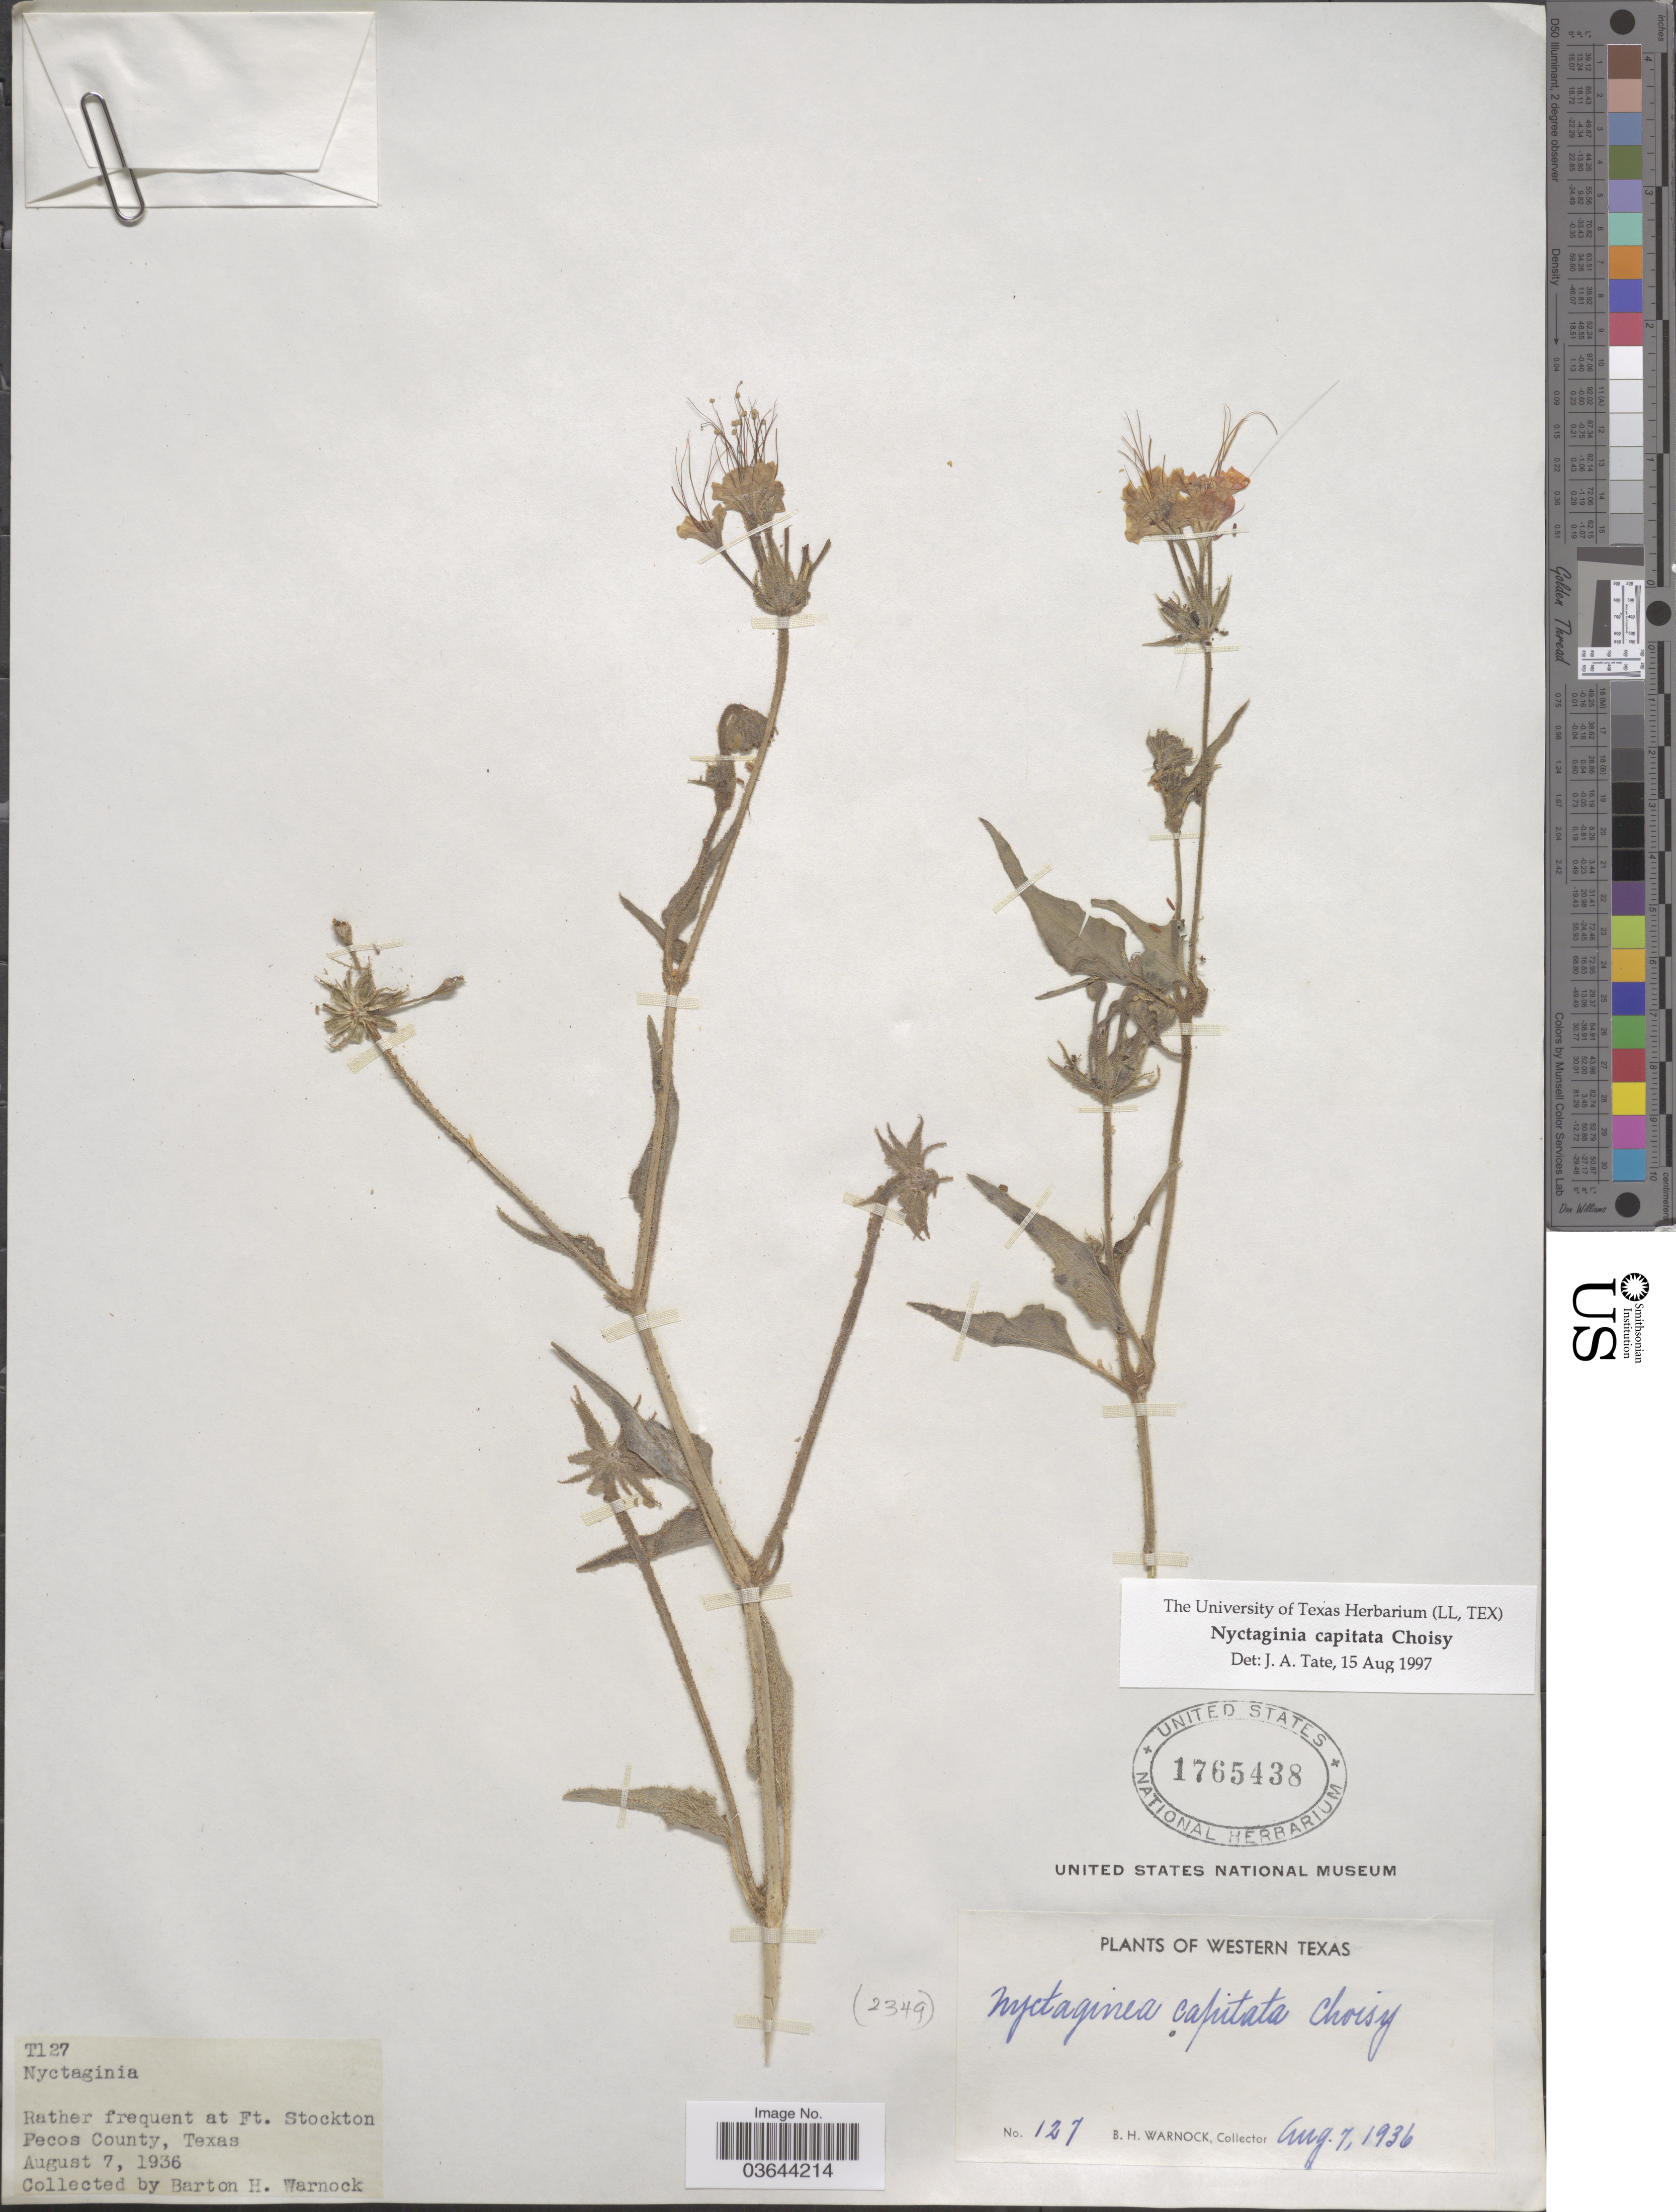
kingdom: Plantae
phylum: Tracheophyta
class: Magnoliopsida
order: Caryophyllales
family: Nyctaginaceae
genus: Nyctaginia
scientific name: Nyctaginia capitata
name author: Choisy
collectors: B. H. Warnock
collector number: T127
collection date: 1936-08-07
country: United States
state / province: Texas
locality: Ft. Stockton Pecos County. Western Texas.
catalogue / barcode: US 1765438